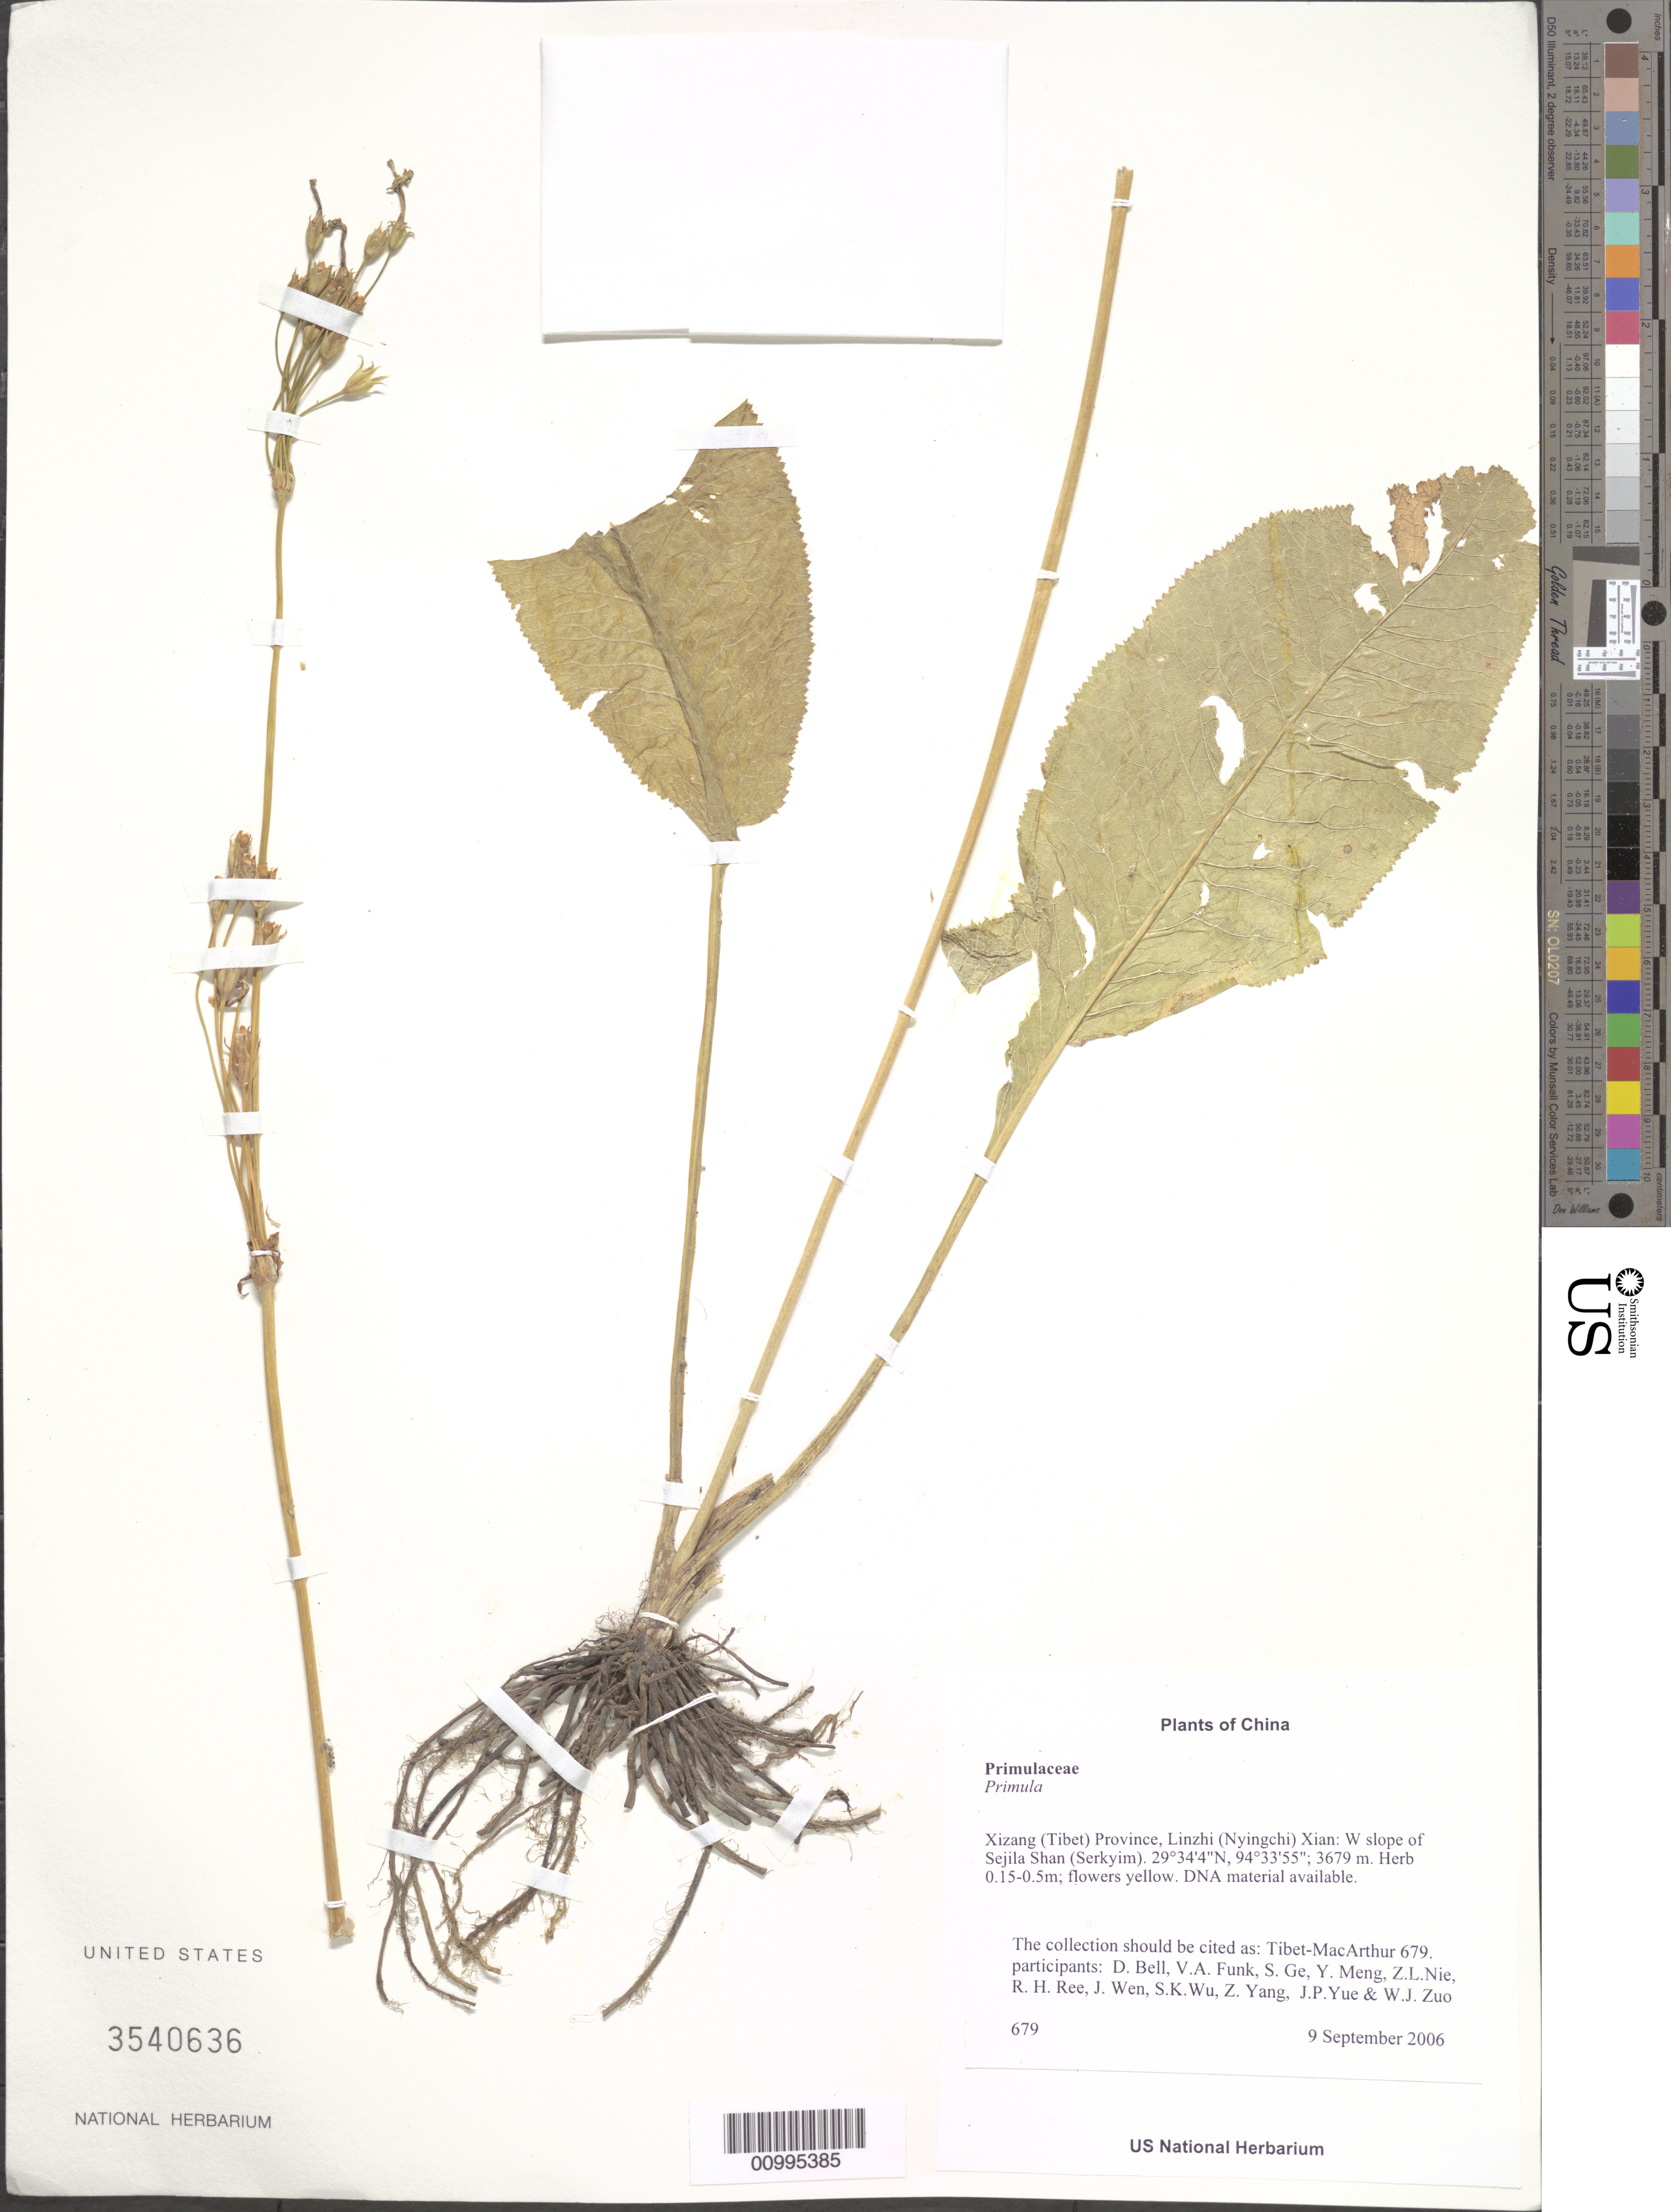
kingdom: Plantae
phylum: Tracheophyta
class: Magnoliopsida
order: Ericales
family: Primulaceae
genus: Primula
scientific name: Primula sp.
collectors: Tibet-MacArthur, D. A. Bell, V. Funk, S. Ge, Y. Meng, Z. Nie, R. Ree, J. Wen, S. K. Wu, Z. Yang, J. Yue & W. Zuo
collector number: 679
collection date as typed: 09 Sep 2006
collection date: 2006-09-09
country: China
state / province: Xizang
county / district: Linzhi (Nyingchi) Xian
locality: W slope of Sejila Shan (Serkyim).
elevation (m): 3679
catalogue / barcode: US 3540636